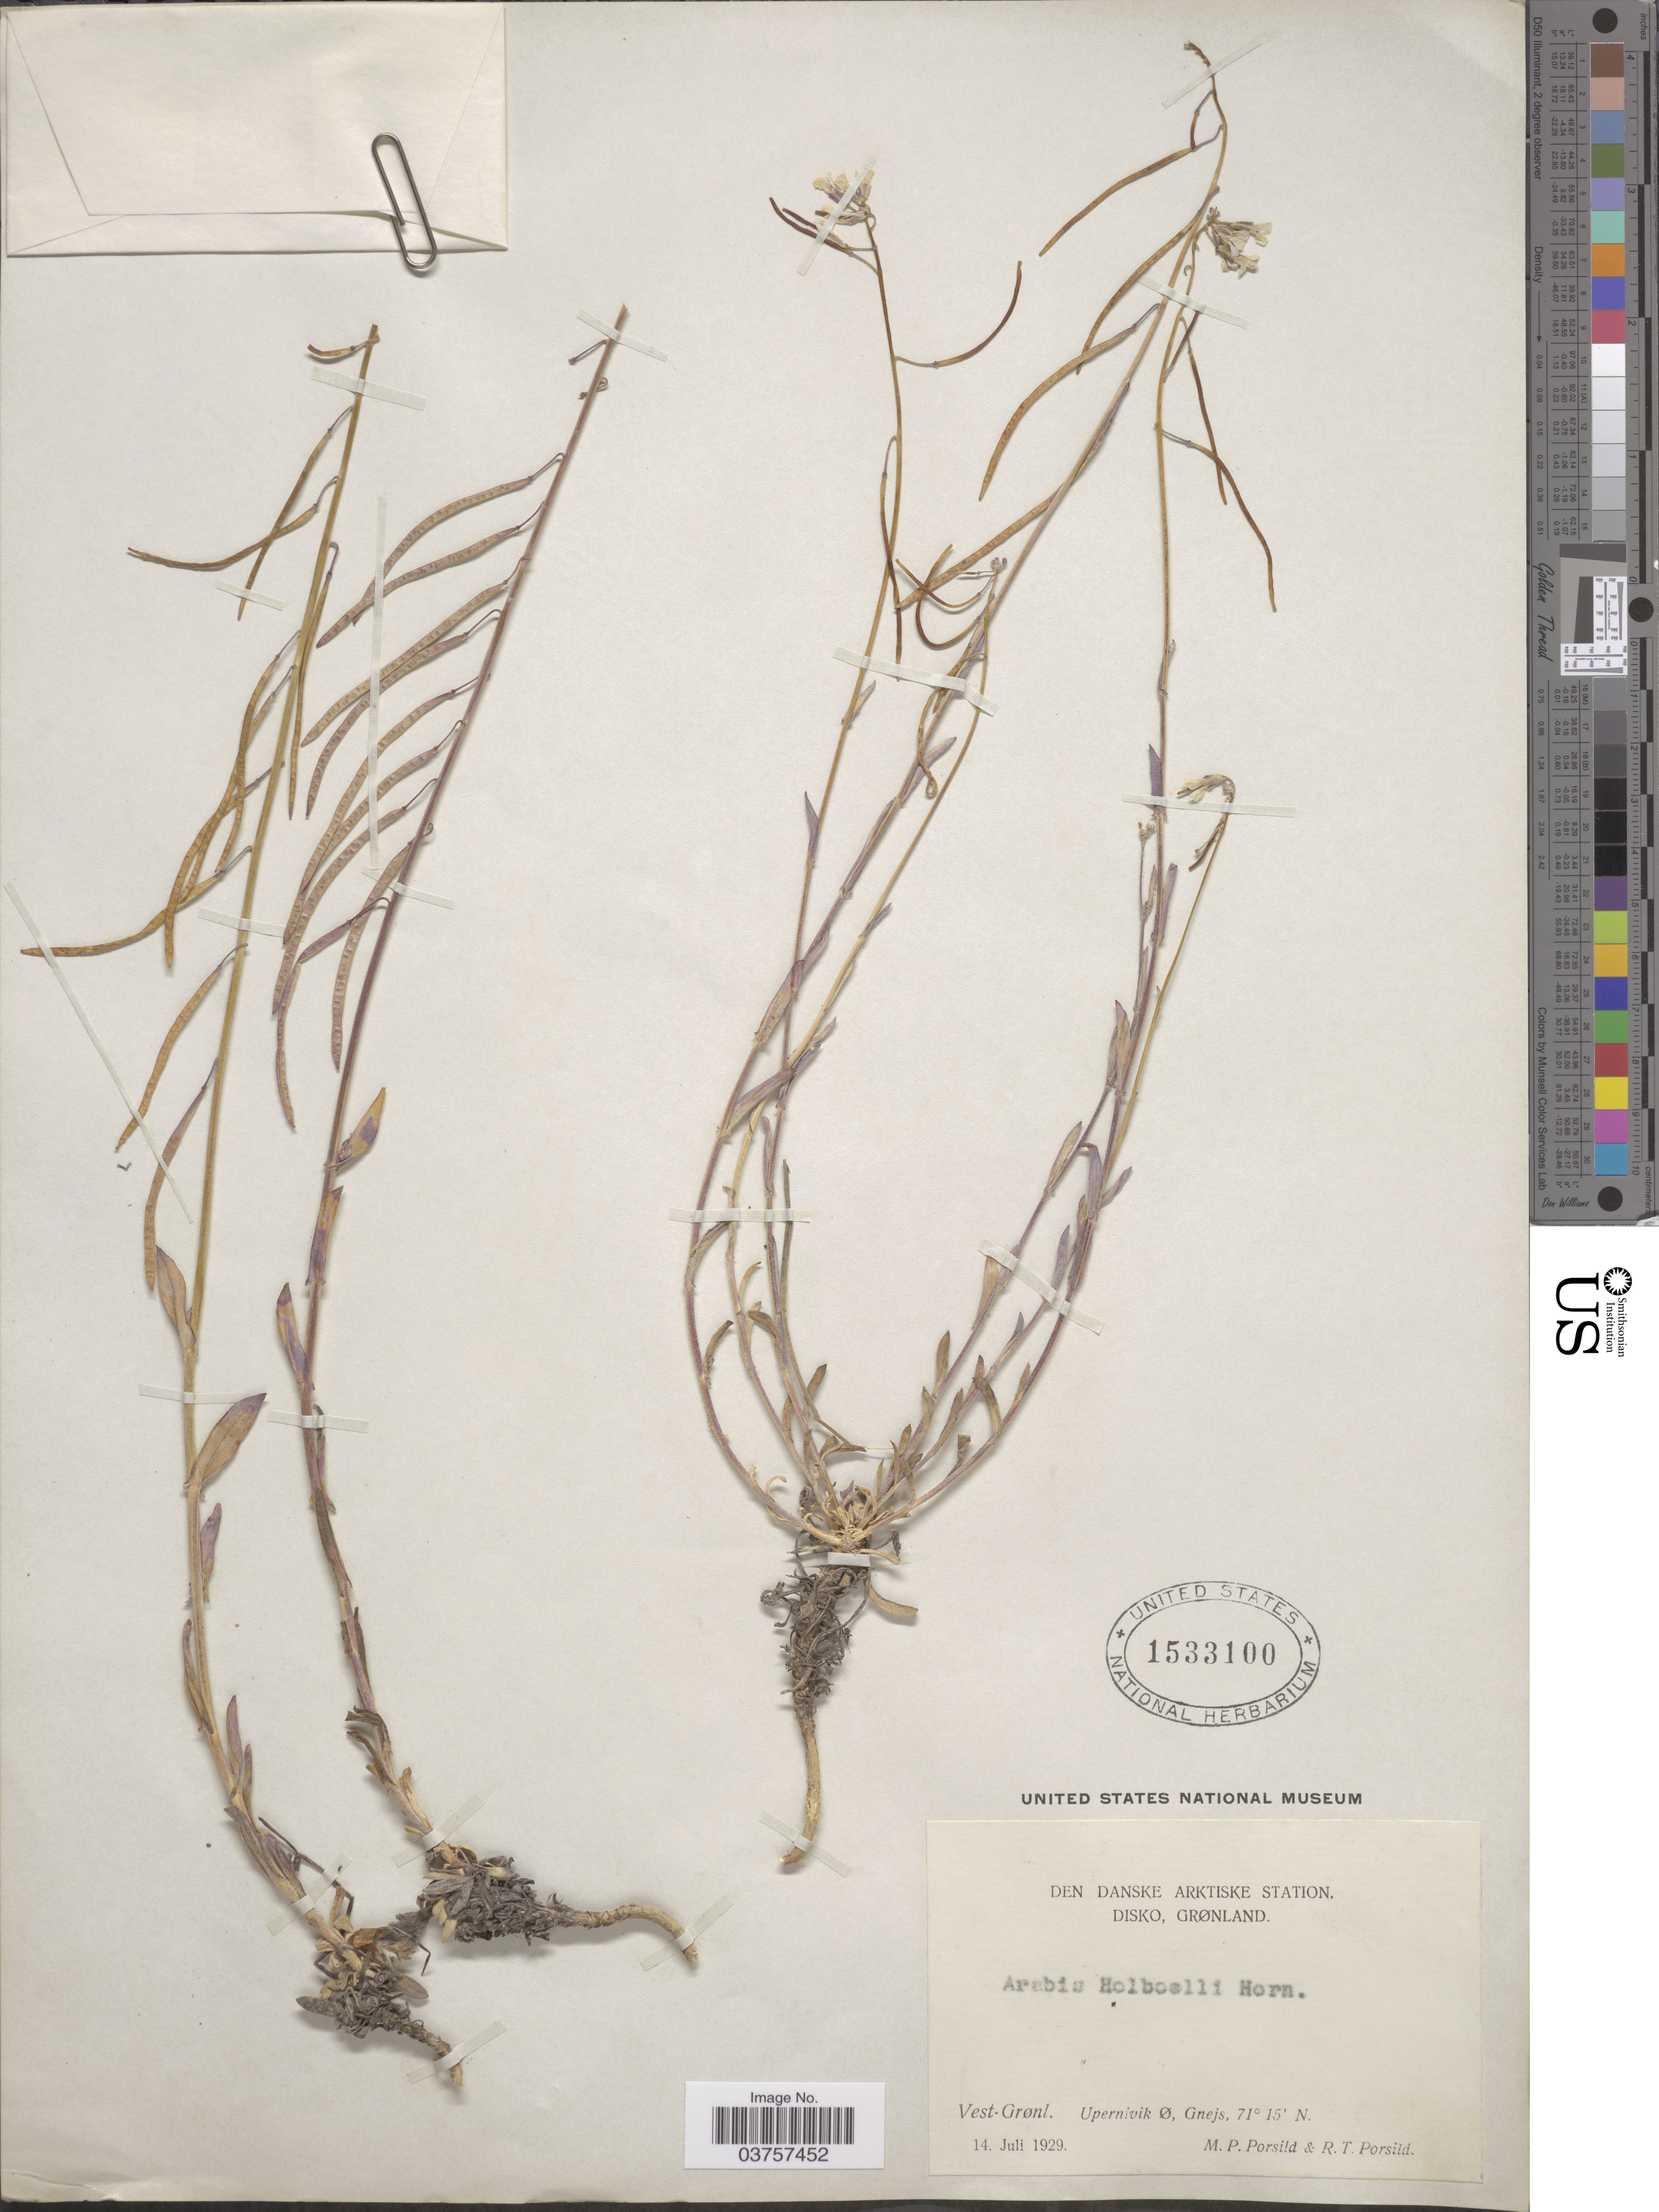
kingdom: Plantae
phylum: Tracheophyta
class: Magnoliopsida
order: Brassicales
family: Brassicaceae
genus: Arabis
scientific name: Arabis holboellii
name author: Hornem.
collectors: M. P. Porsild & R. T. Porsild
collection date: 1929-07-14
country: Greenland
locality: Den Danske Arktiske Station. Disko Grønland. Vest-Grønl. Upernivik Ø, Gnejs.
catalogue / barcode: US 1533100